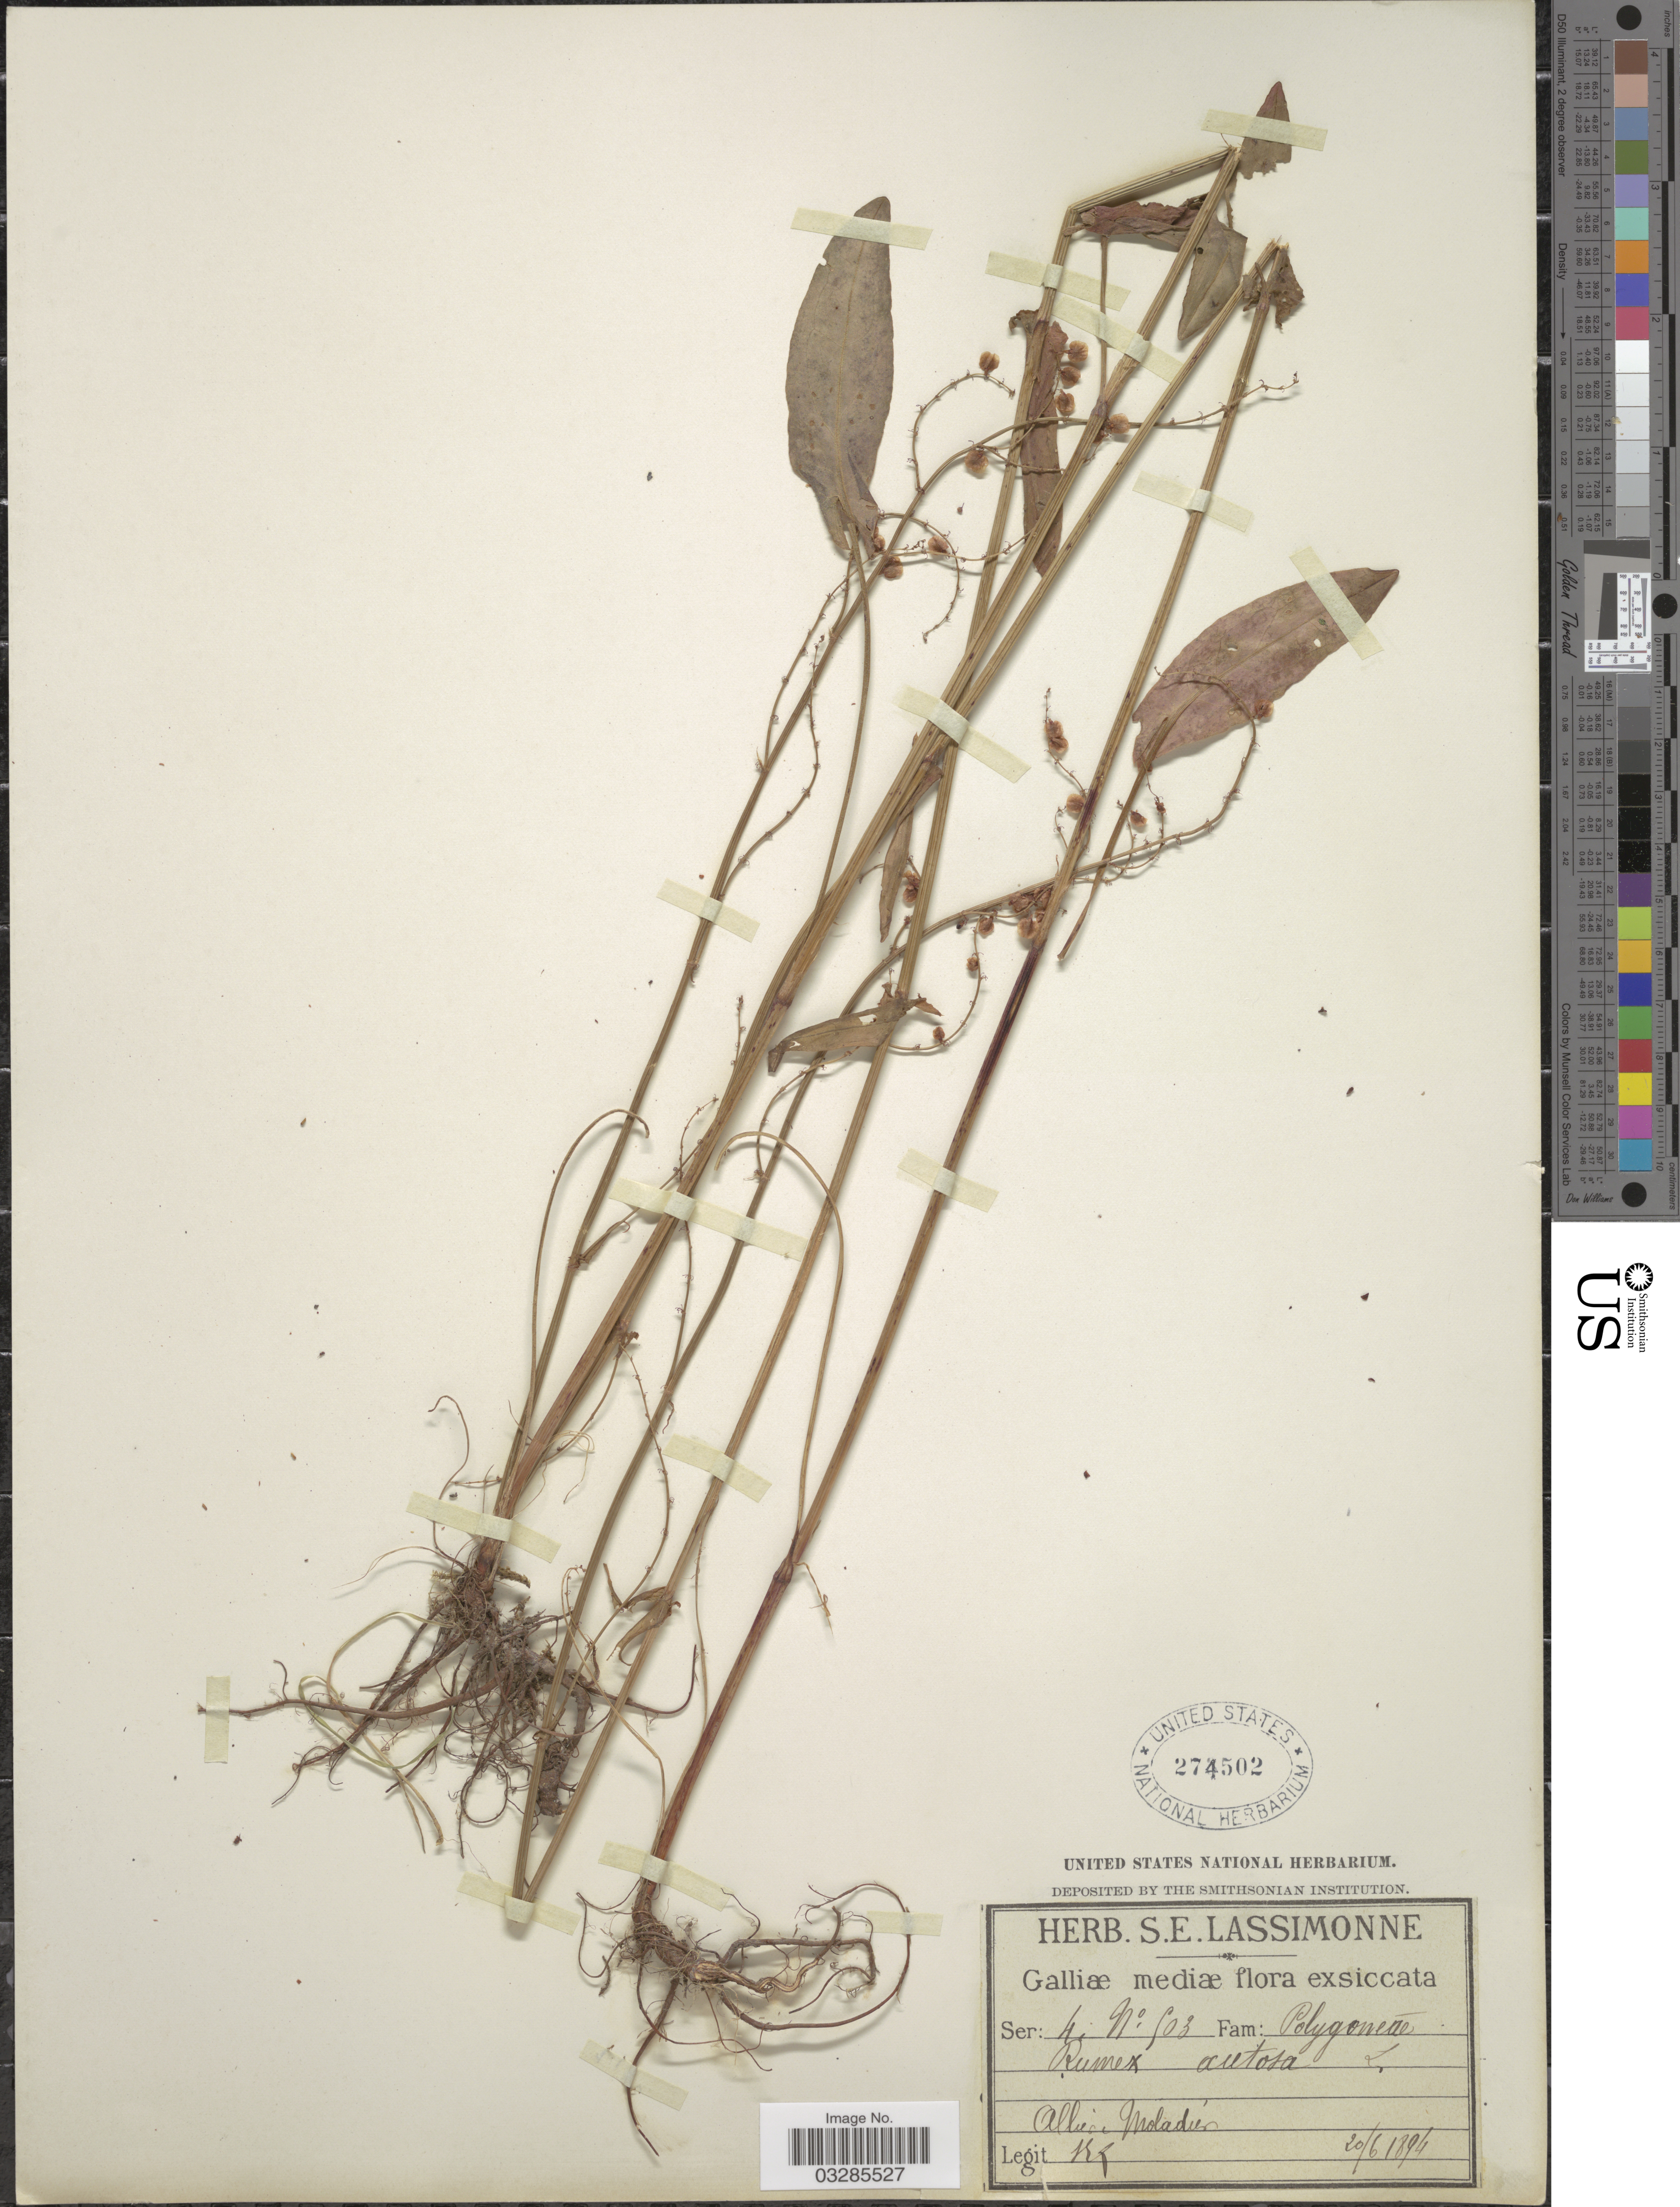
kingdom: Plantae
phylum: Tracheophyta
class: Magnoliopsida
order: Caryophyllales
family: Polygonaceae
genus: Rumex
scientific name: Rumex acetosa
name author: L.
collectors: S. Lassimonne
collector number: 503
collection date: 1894-06-20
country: France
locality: Galliæ mediæ. Allier Moladier.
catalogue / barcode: US 274502